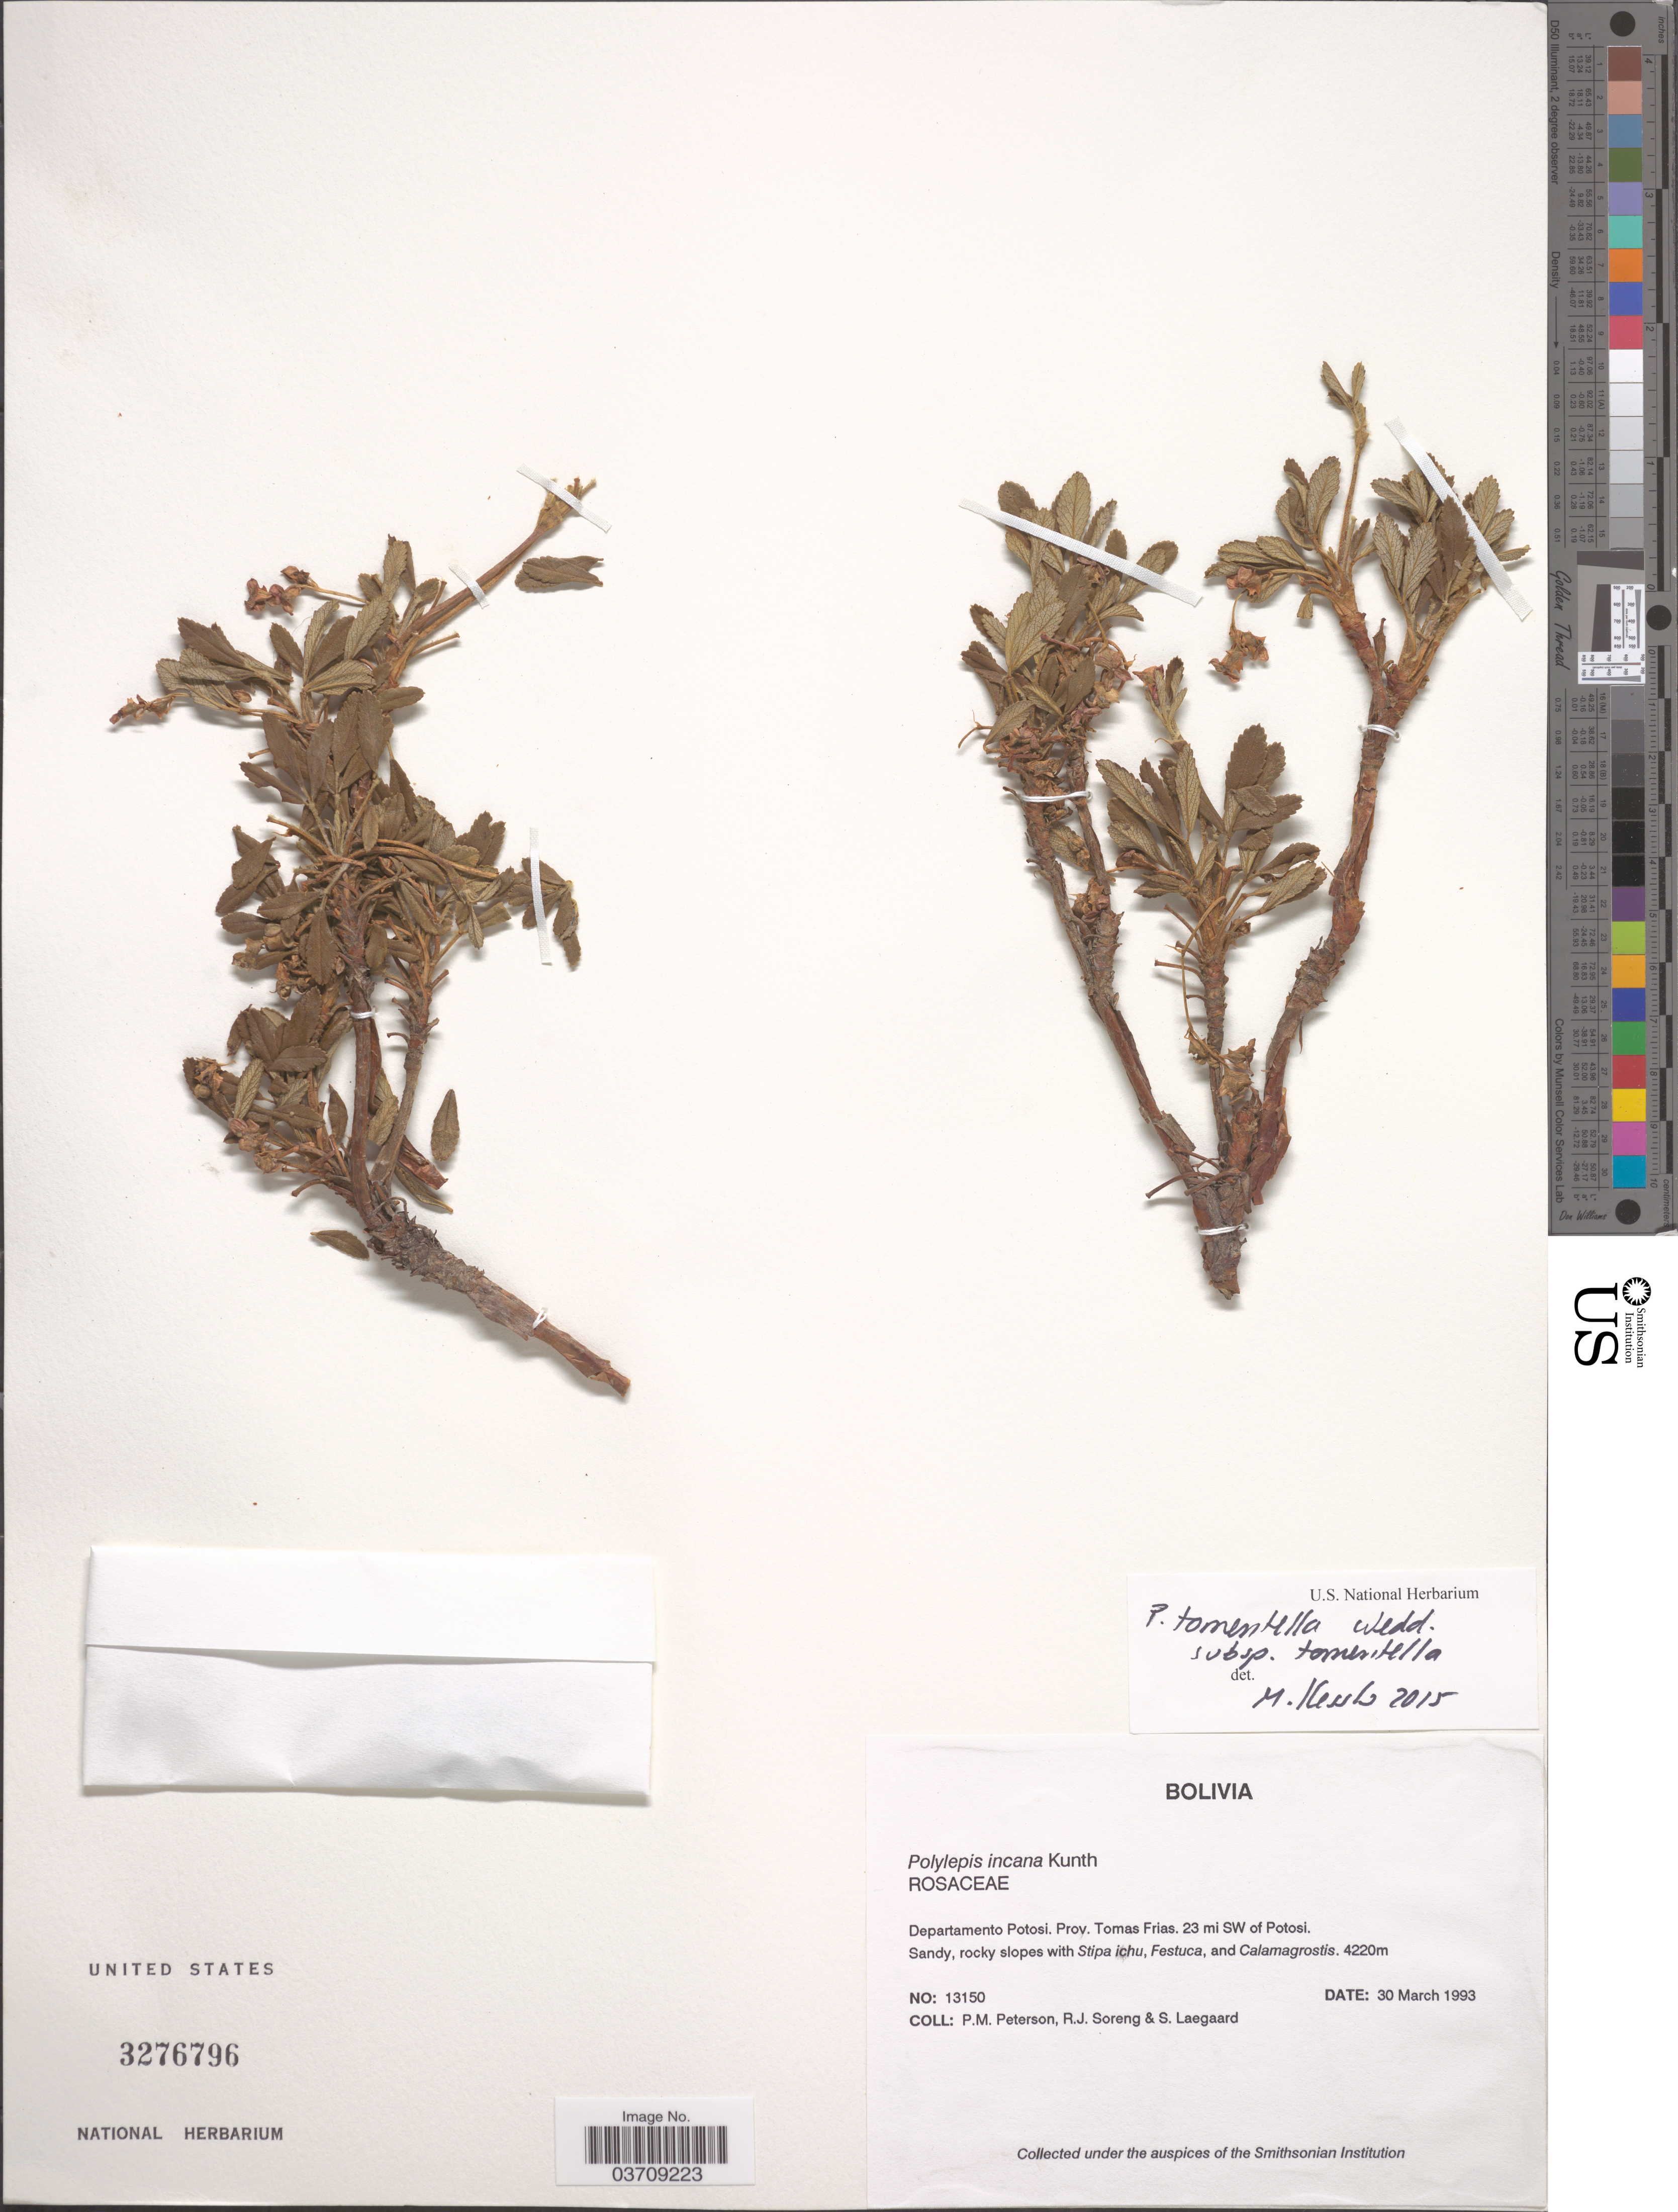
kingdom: Plantae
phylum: Tracheophyta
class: Magnoliopsida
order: Rosales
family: Rosaceae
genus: Polylepis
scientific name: Polylepis tomentella subsp. tomentella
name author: Wedd.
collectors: P. M. Peterson, R. J. Soreng & S. Lægaard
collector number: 13150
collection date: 1993-03-30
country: Bolivia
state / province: Potosi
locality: Departamento Potosi. Prov. Tomas Frias. 23 mi SW of Potosi.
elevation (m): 4220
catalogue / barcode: US 3276796